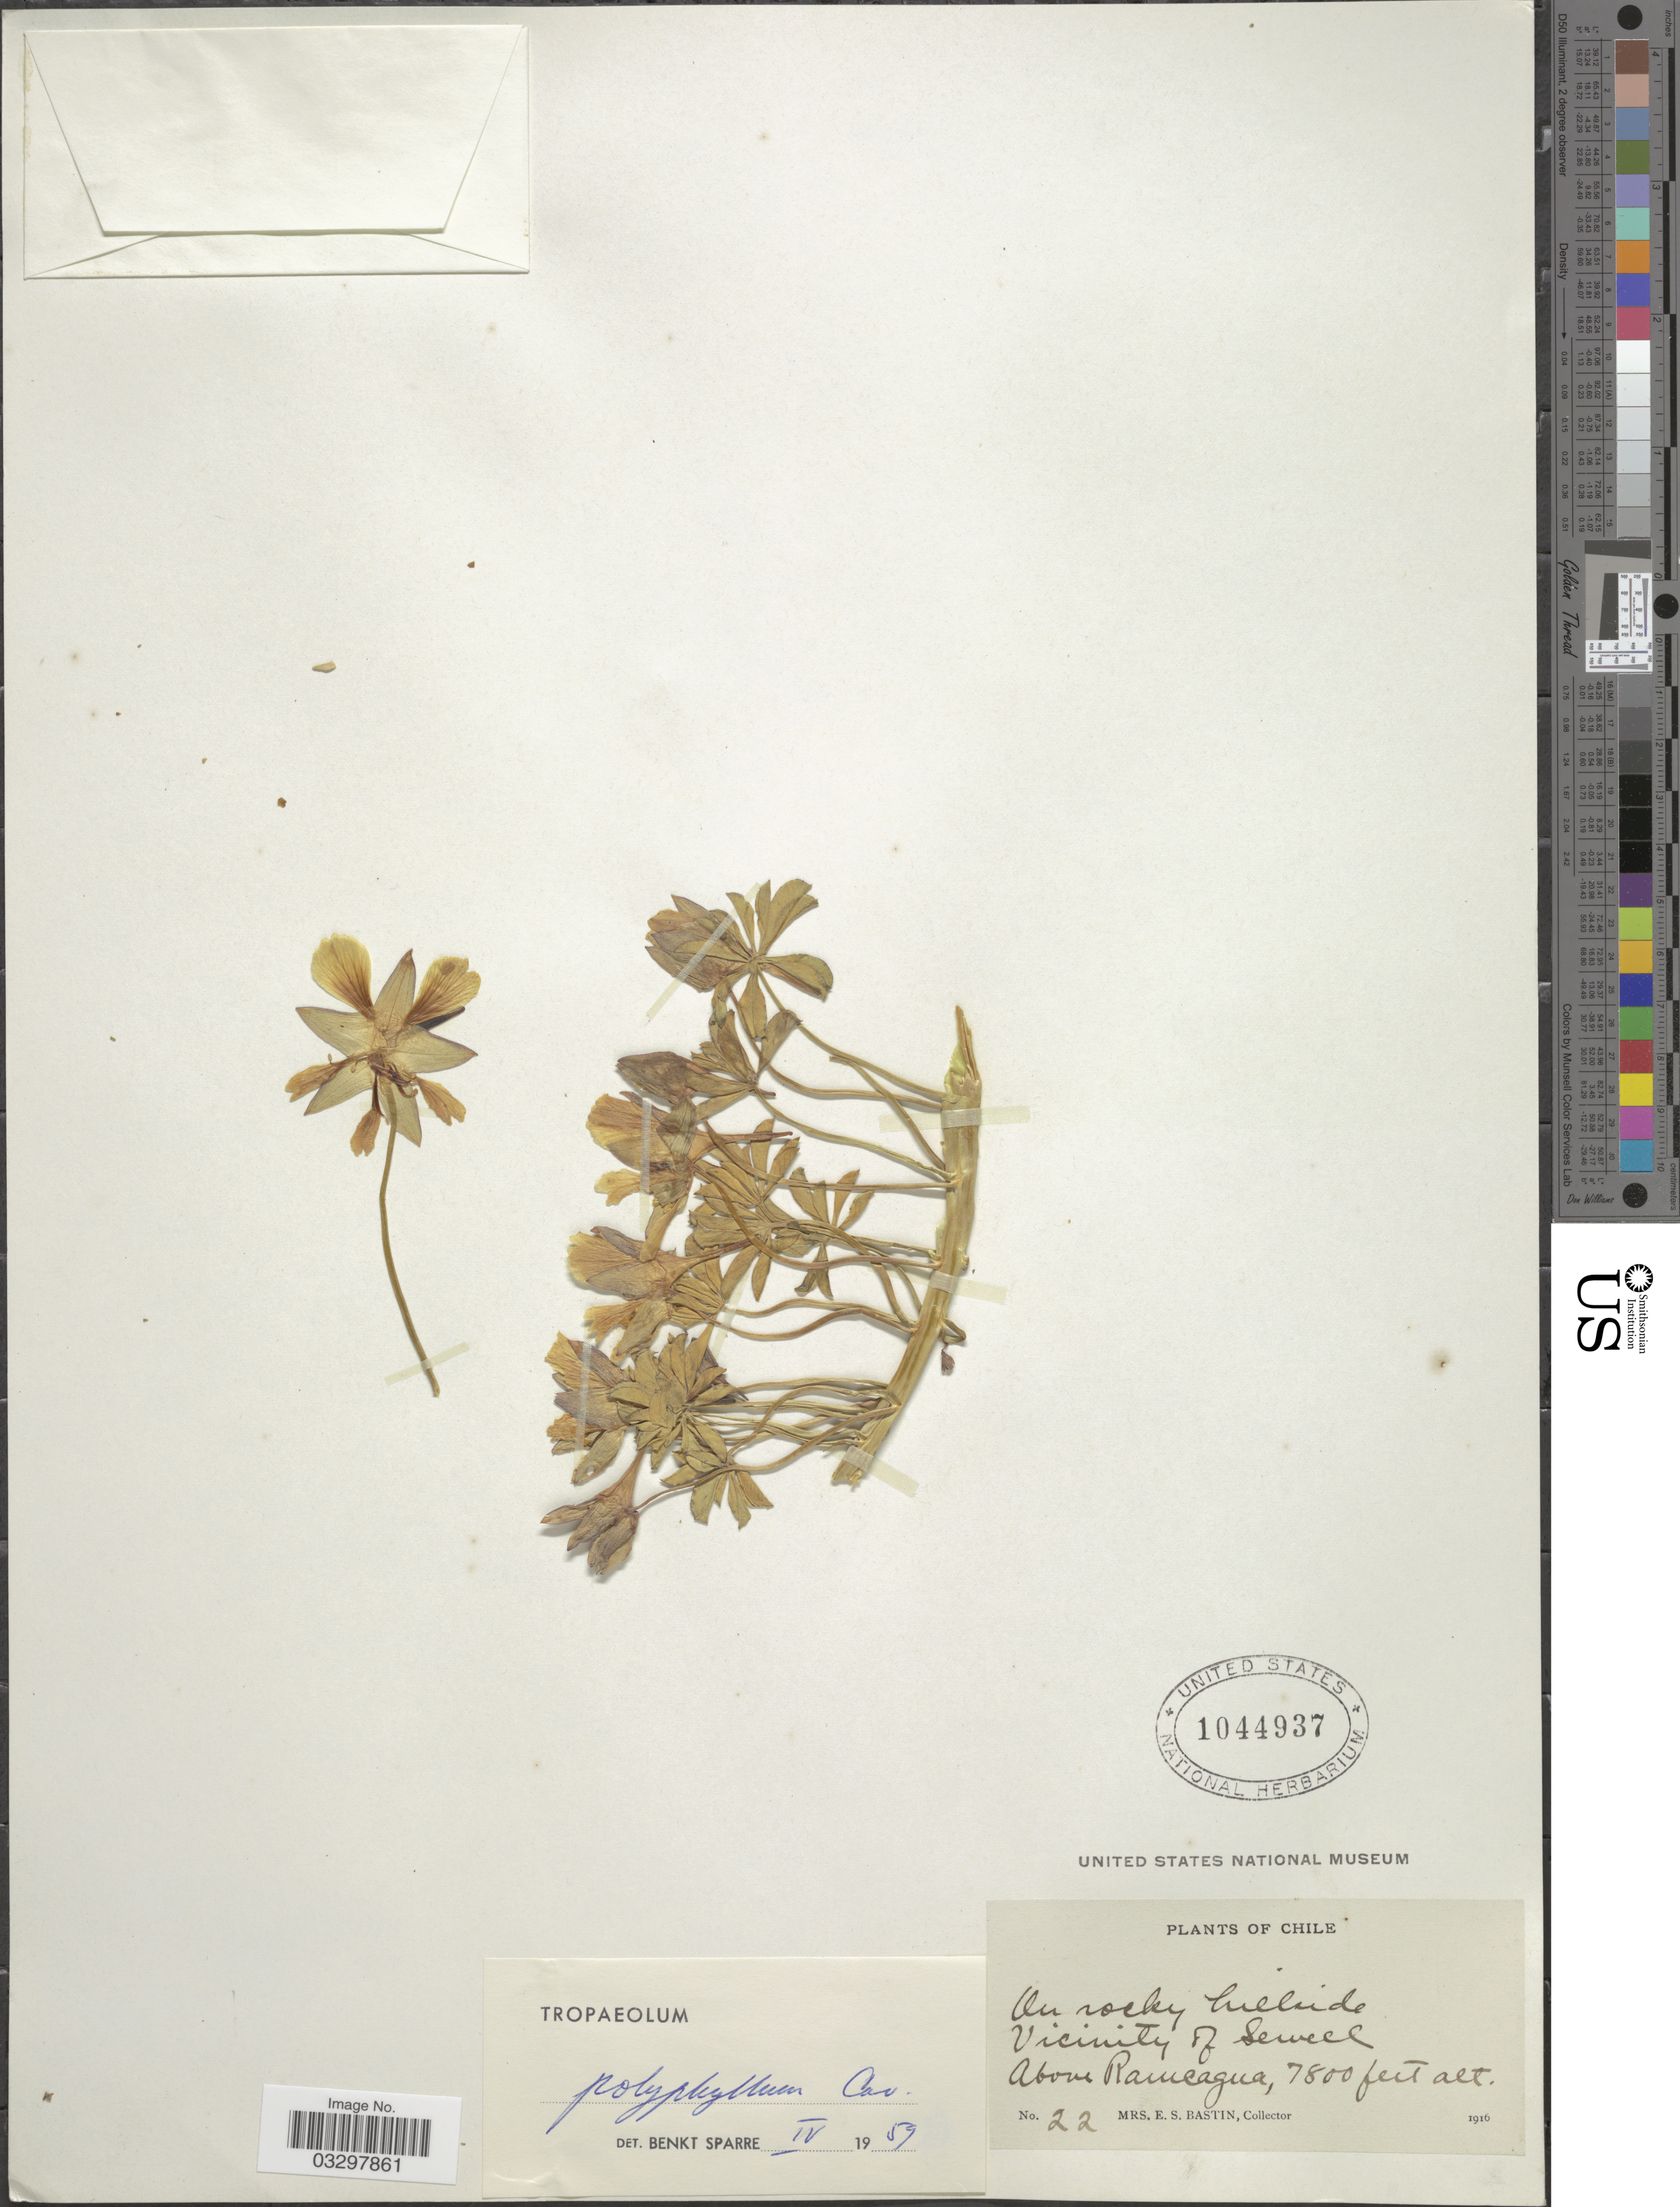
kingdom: Plantae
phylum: Tracheophyta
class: Magnoliopsida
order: Brassicales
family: Tropaeolaceae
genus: Tropaeolum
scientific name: Tropaeolum polyphyllum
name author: Cav.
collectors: E. Bastin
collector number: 22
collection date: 1916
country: Chile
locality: Vicinity of Sewell, Above Ramcagua.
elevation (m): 2377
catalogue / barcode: US 1044937